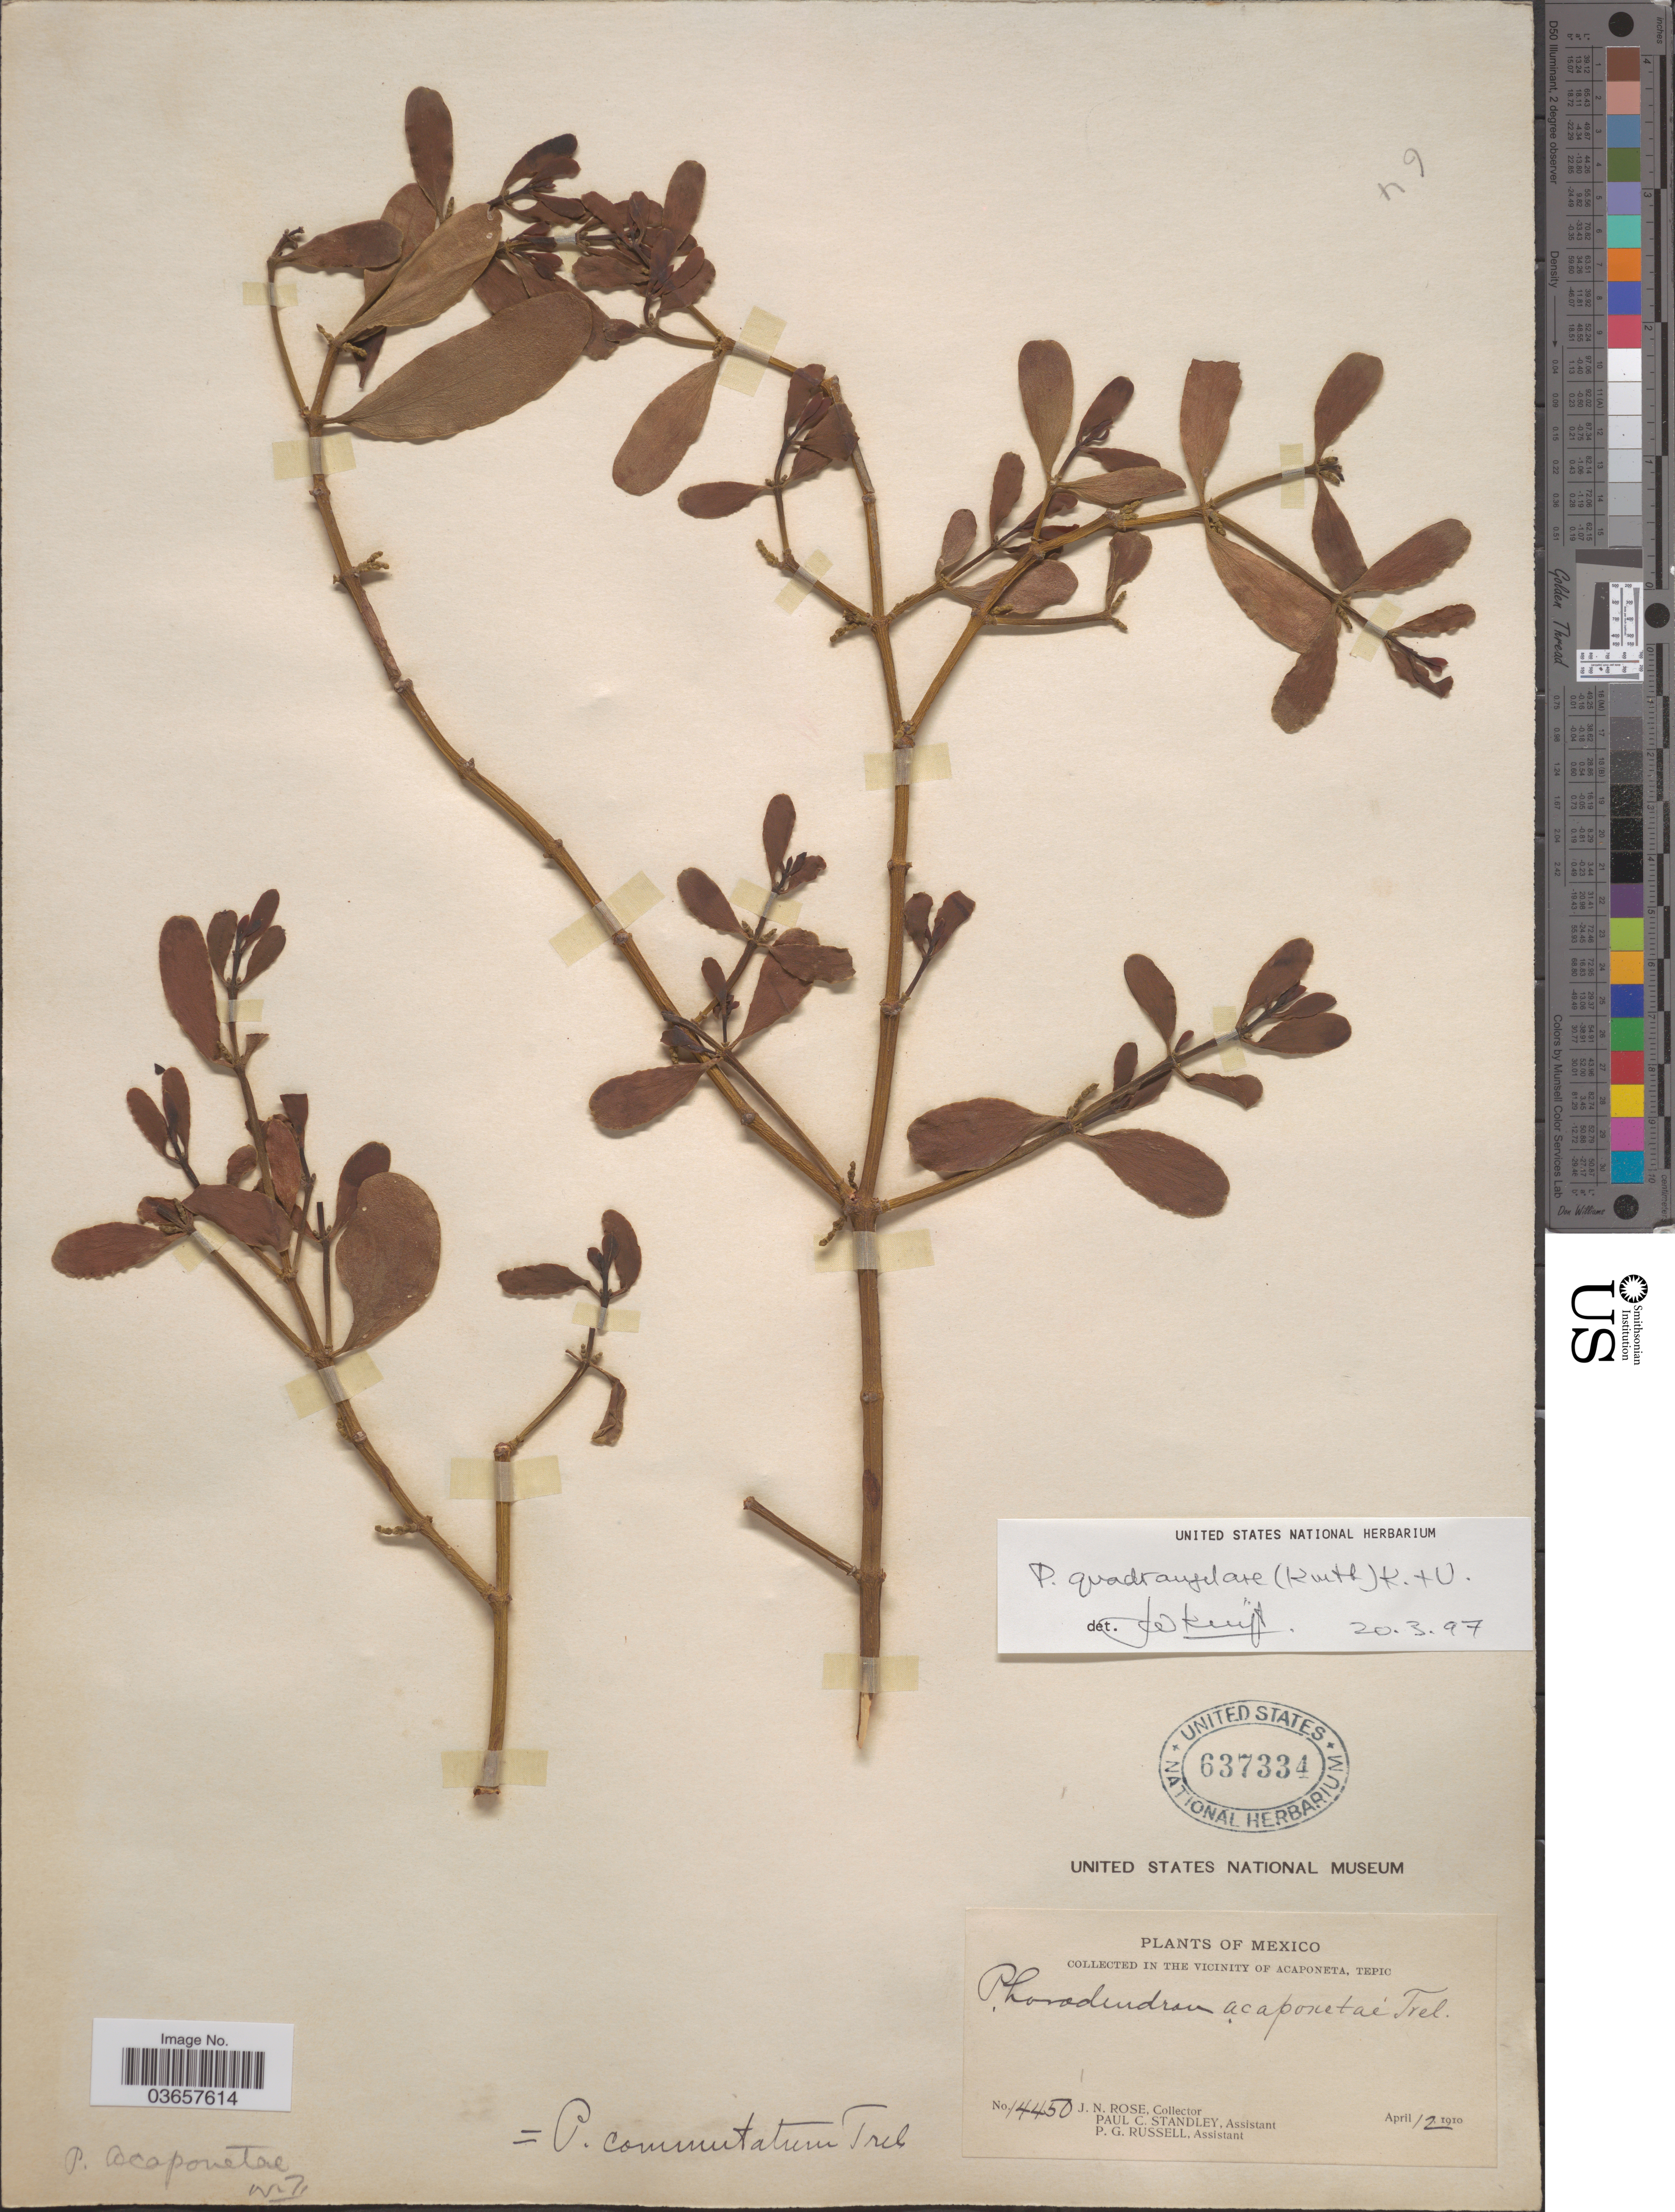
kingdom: Plantae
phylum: Tracheophyta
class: Magnoliopsida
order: Santalales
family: Viscaceae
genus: Phoradendron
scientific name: Phoradendron quadrangulare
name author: (Kunth) Griseb.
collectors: J. N. Rose, P. C. Standley & P. G. Russell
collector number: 14450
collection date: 1910-04-12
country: Mexico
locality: In the vicinity of Acaponeta, Tepic.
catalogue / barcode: US 637334